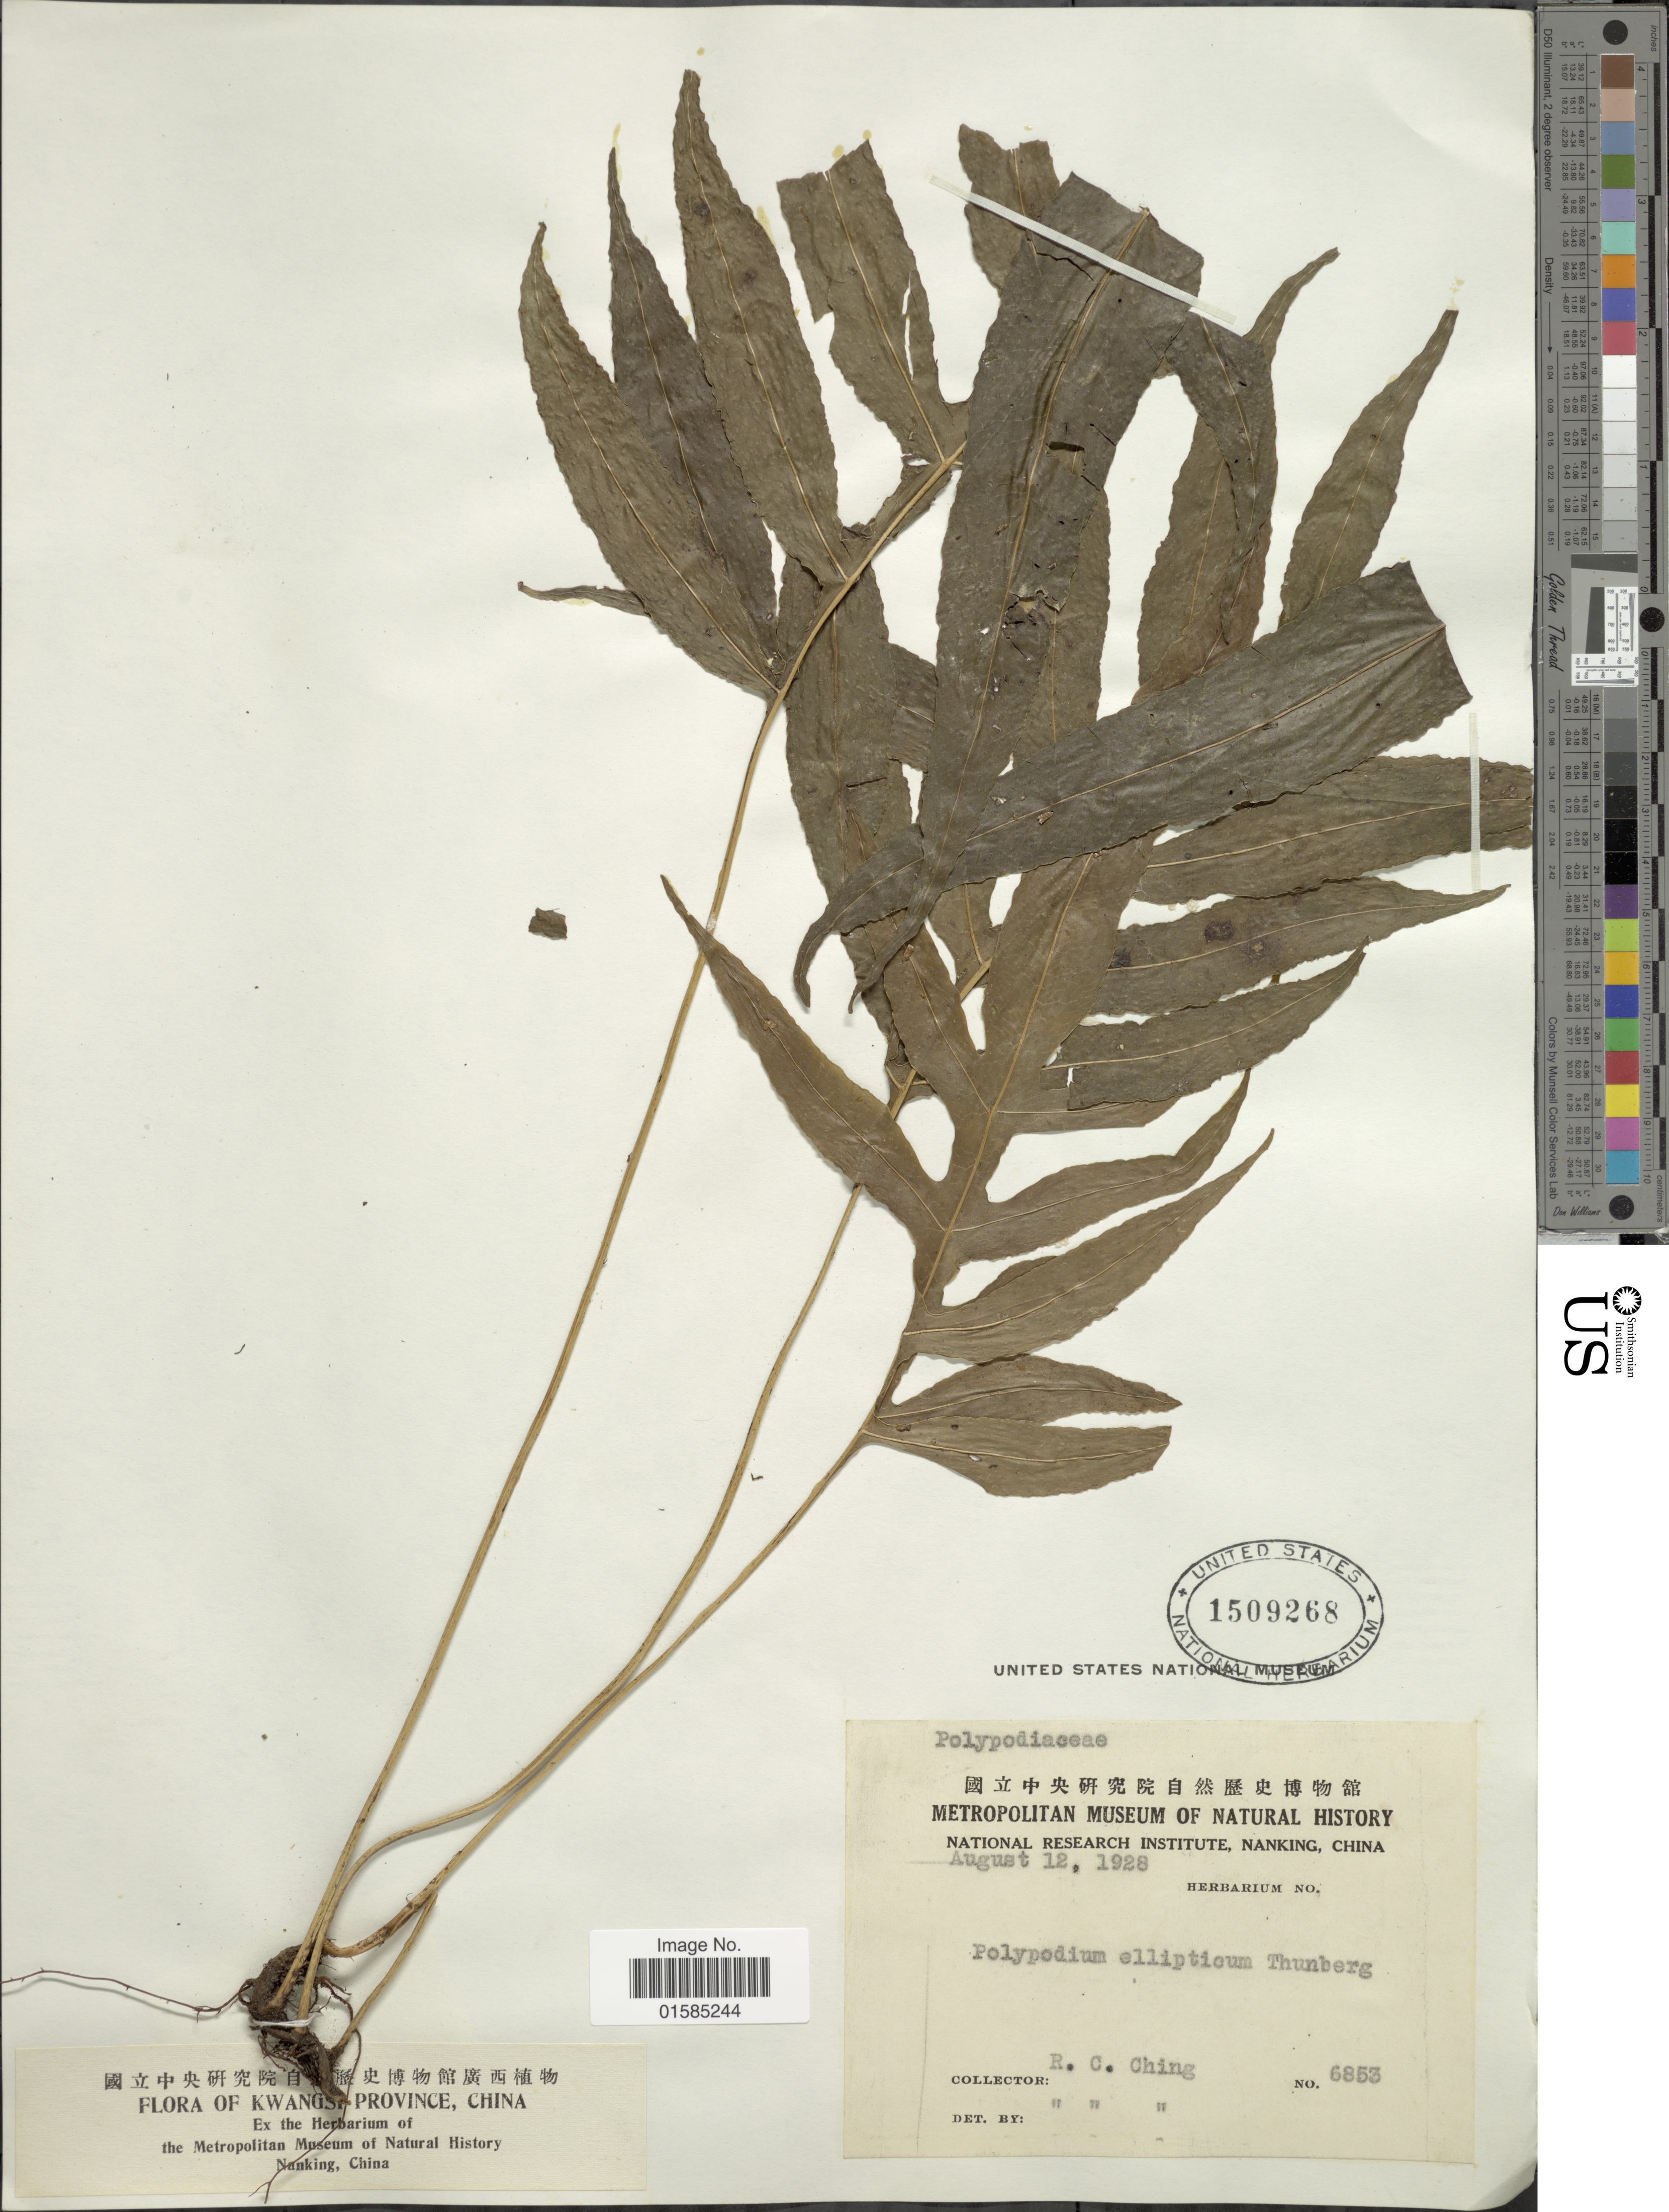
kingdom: Plantae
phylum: Tracheophyta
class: Polypodiopsida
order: Polypodiales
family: Polypodiaceae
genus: Leptochilus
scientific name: Leptochilus ellipticus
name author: (Thunb.) Noot.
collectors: R. C. Ching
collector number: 6853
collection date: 1928-08-12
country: China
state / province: Guangxi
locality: Kwangsi Province, China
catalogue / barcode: US 1509268